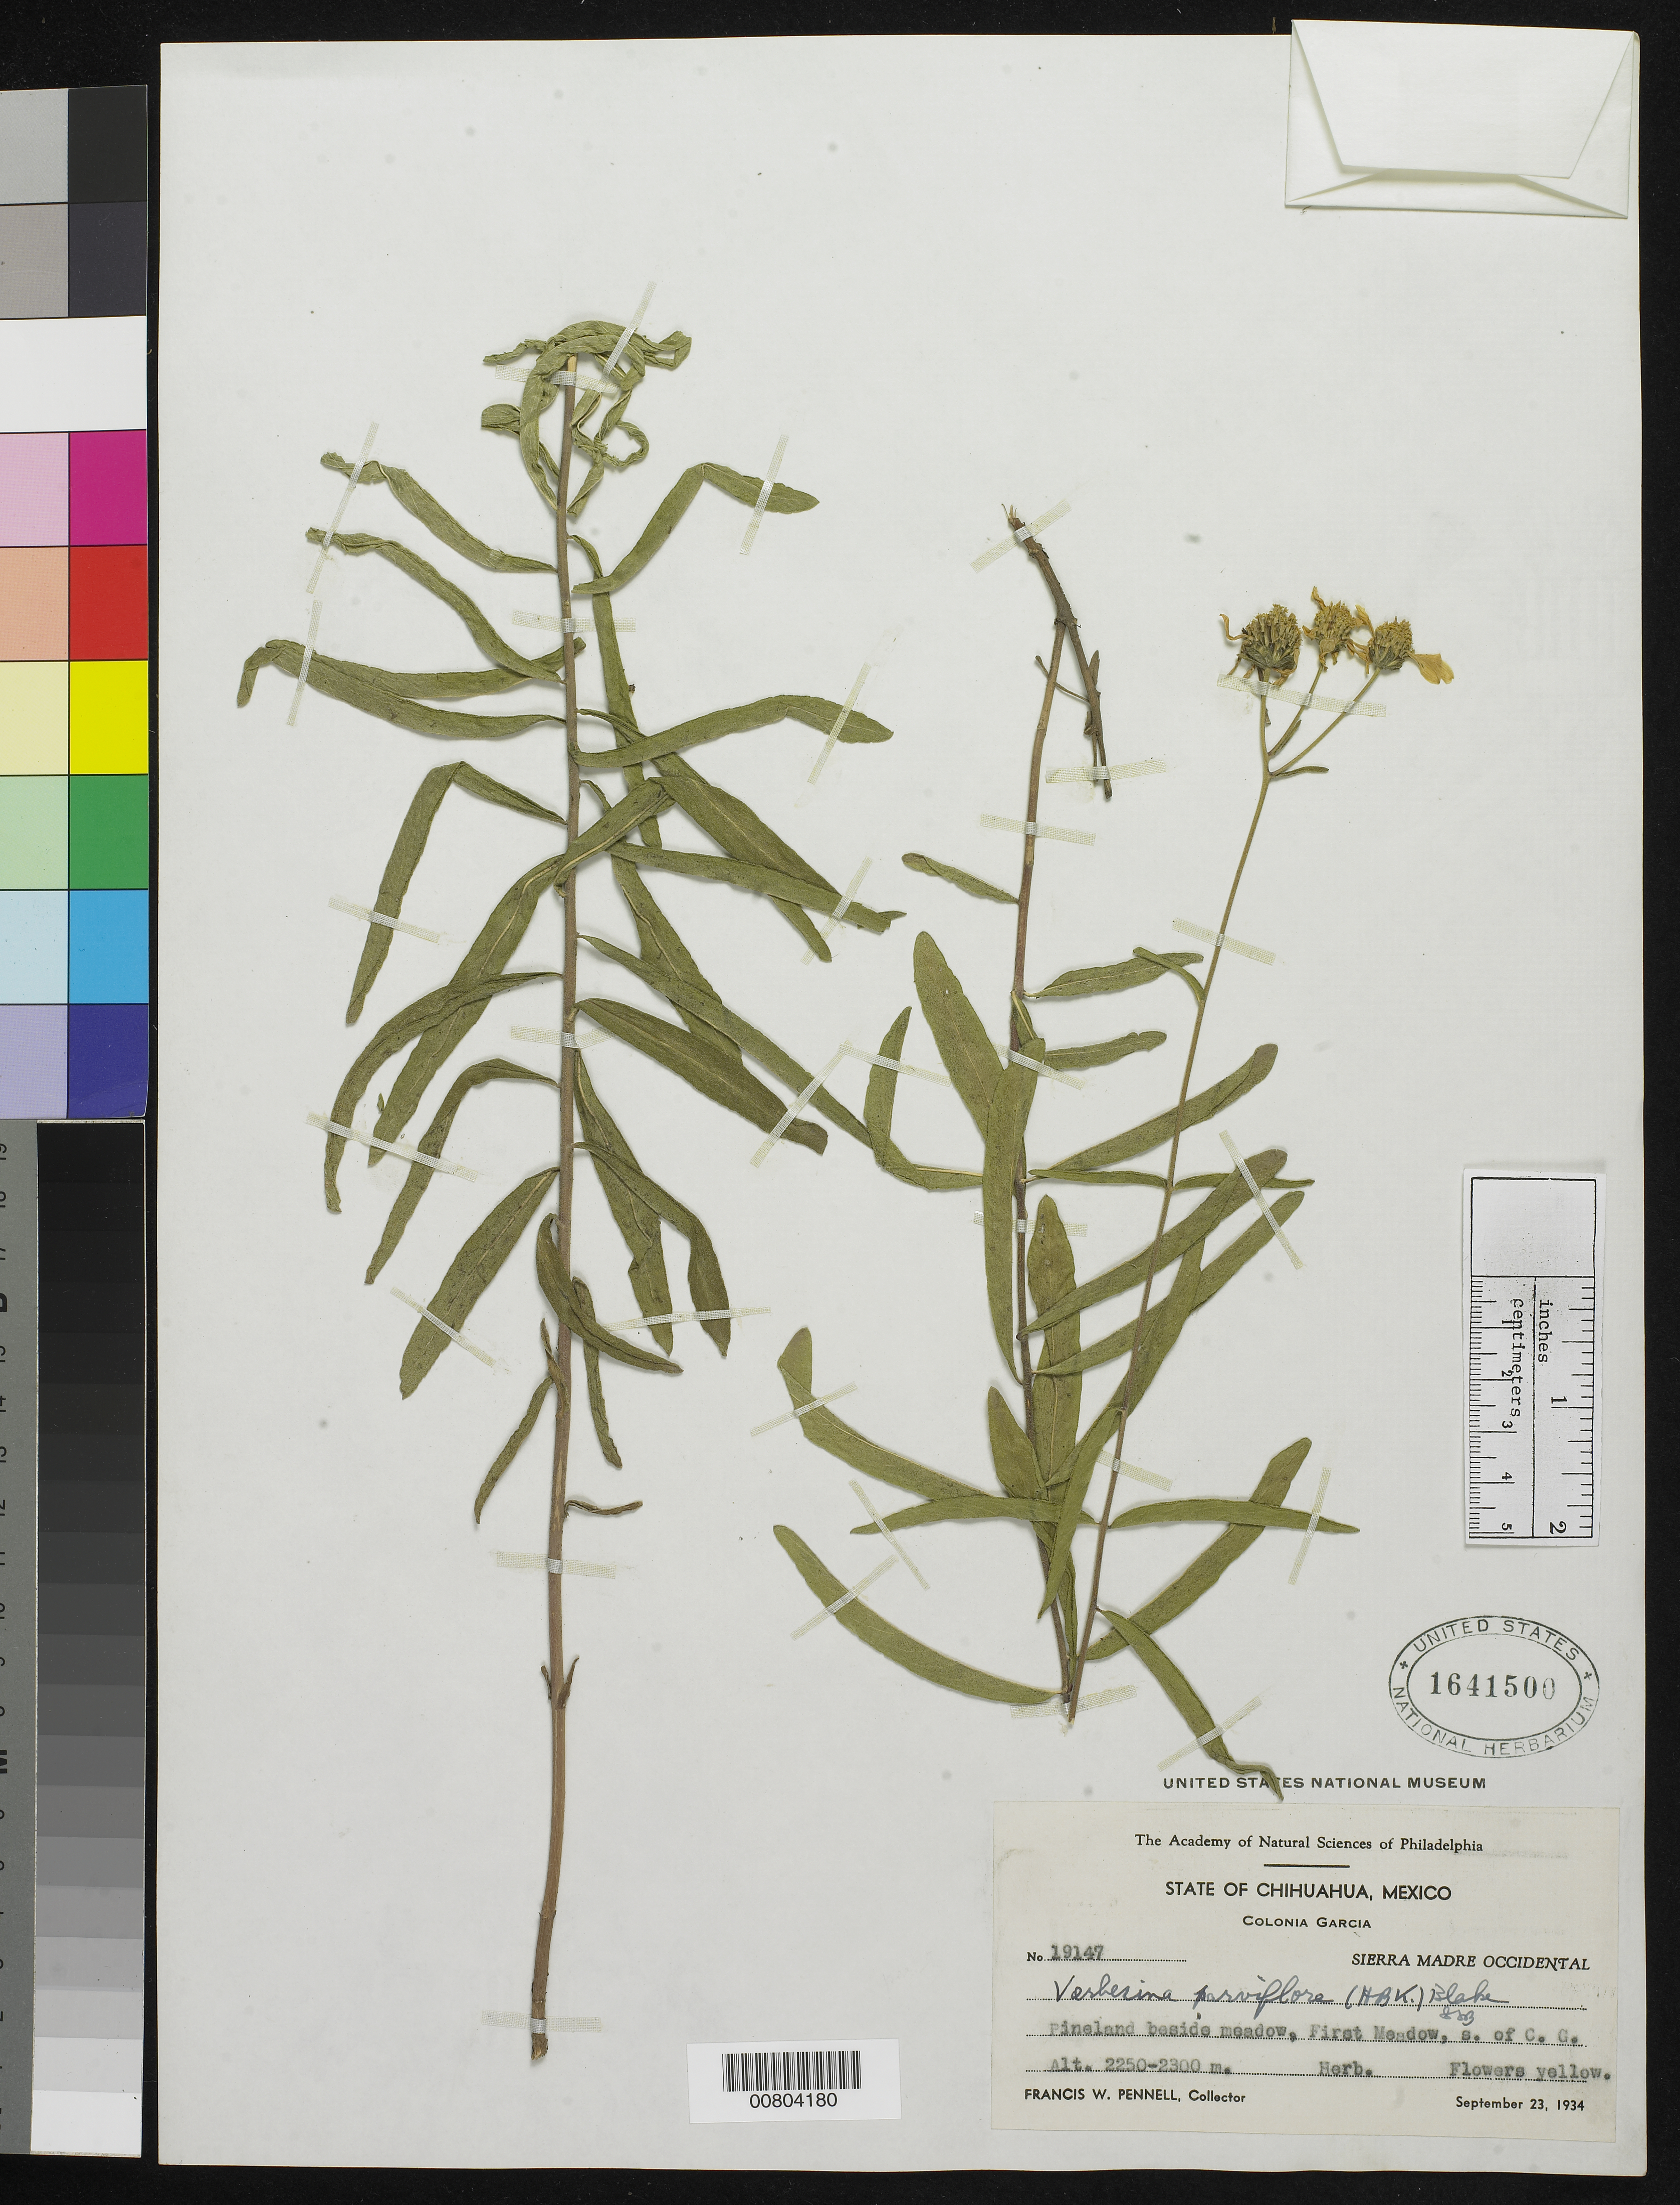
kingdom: Plantae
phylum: Tracheophyta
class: Magnoliopsida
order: Asterales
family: Asteraceae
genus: Verbesina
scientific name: Verbesina parviflora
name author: (Kunth) S.F. Blake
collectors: F. W. Pennell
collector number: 19147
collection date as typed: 23 Sep 1934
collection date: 1934-09-23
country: Mexico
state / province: Chihuahua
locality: First meadow S. of Colonia García, Sierra Madre Occidental, Chihuahua.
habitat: Pineland beside meadow.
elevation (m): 2300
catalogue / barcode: US 1641500